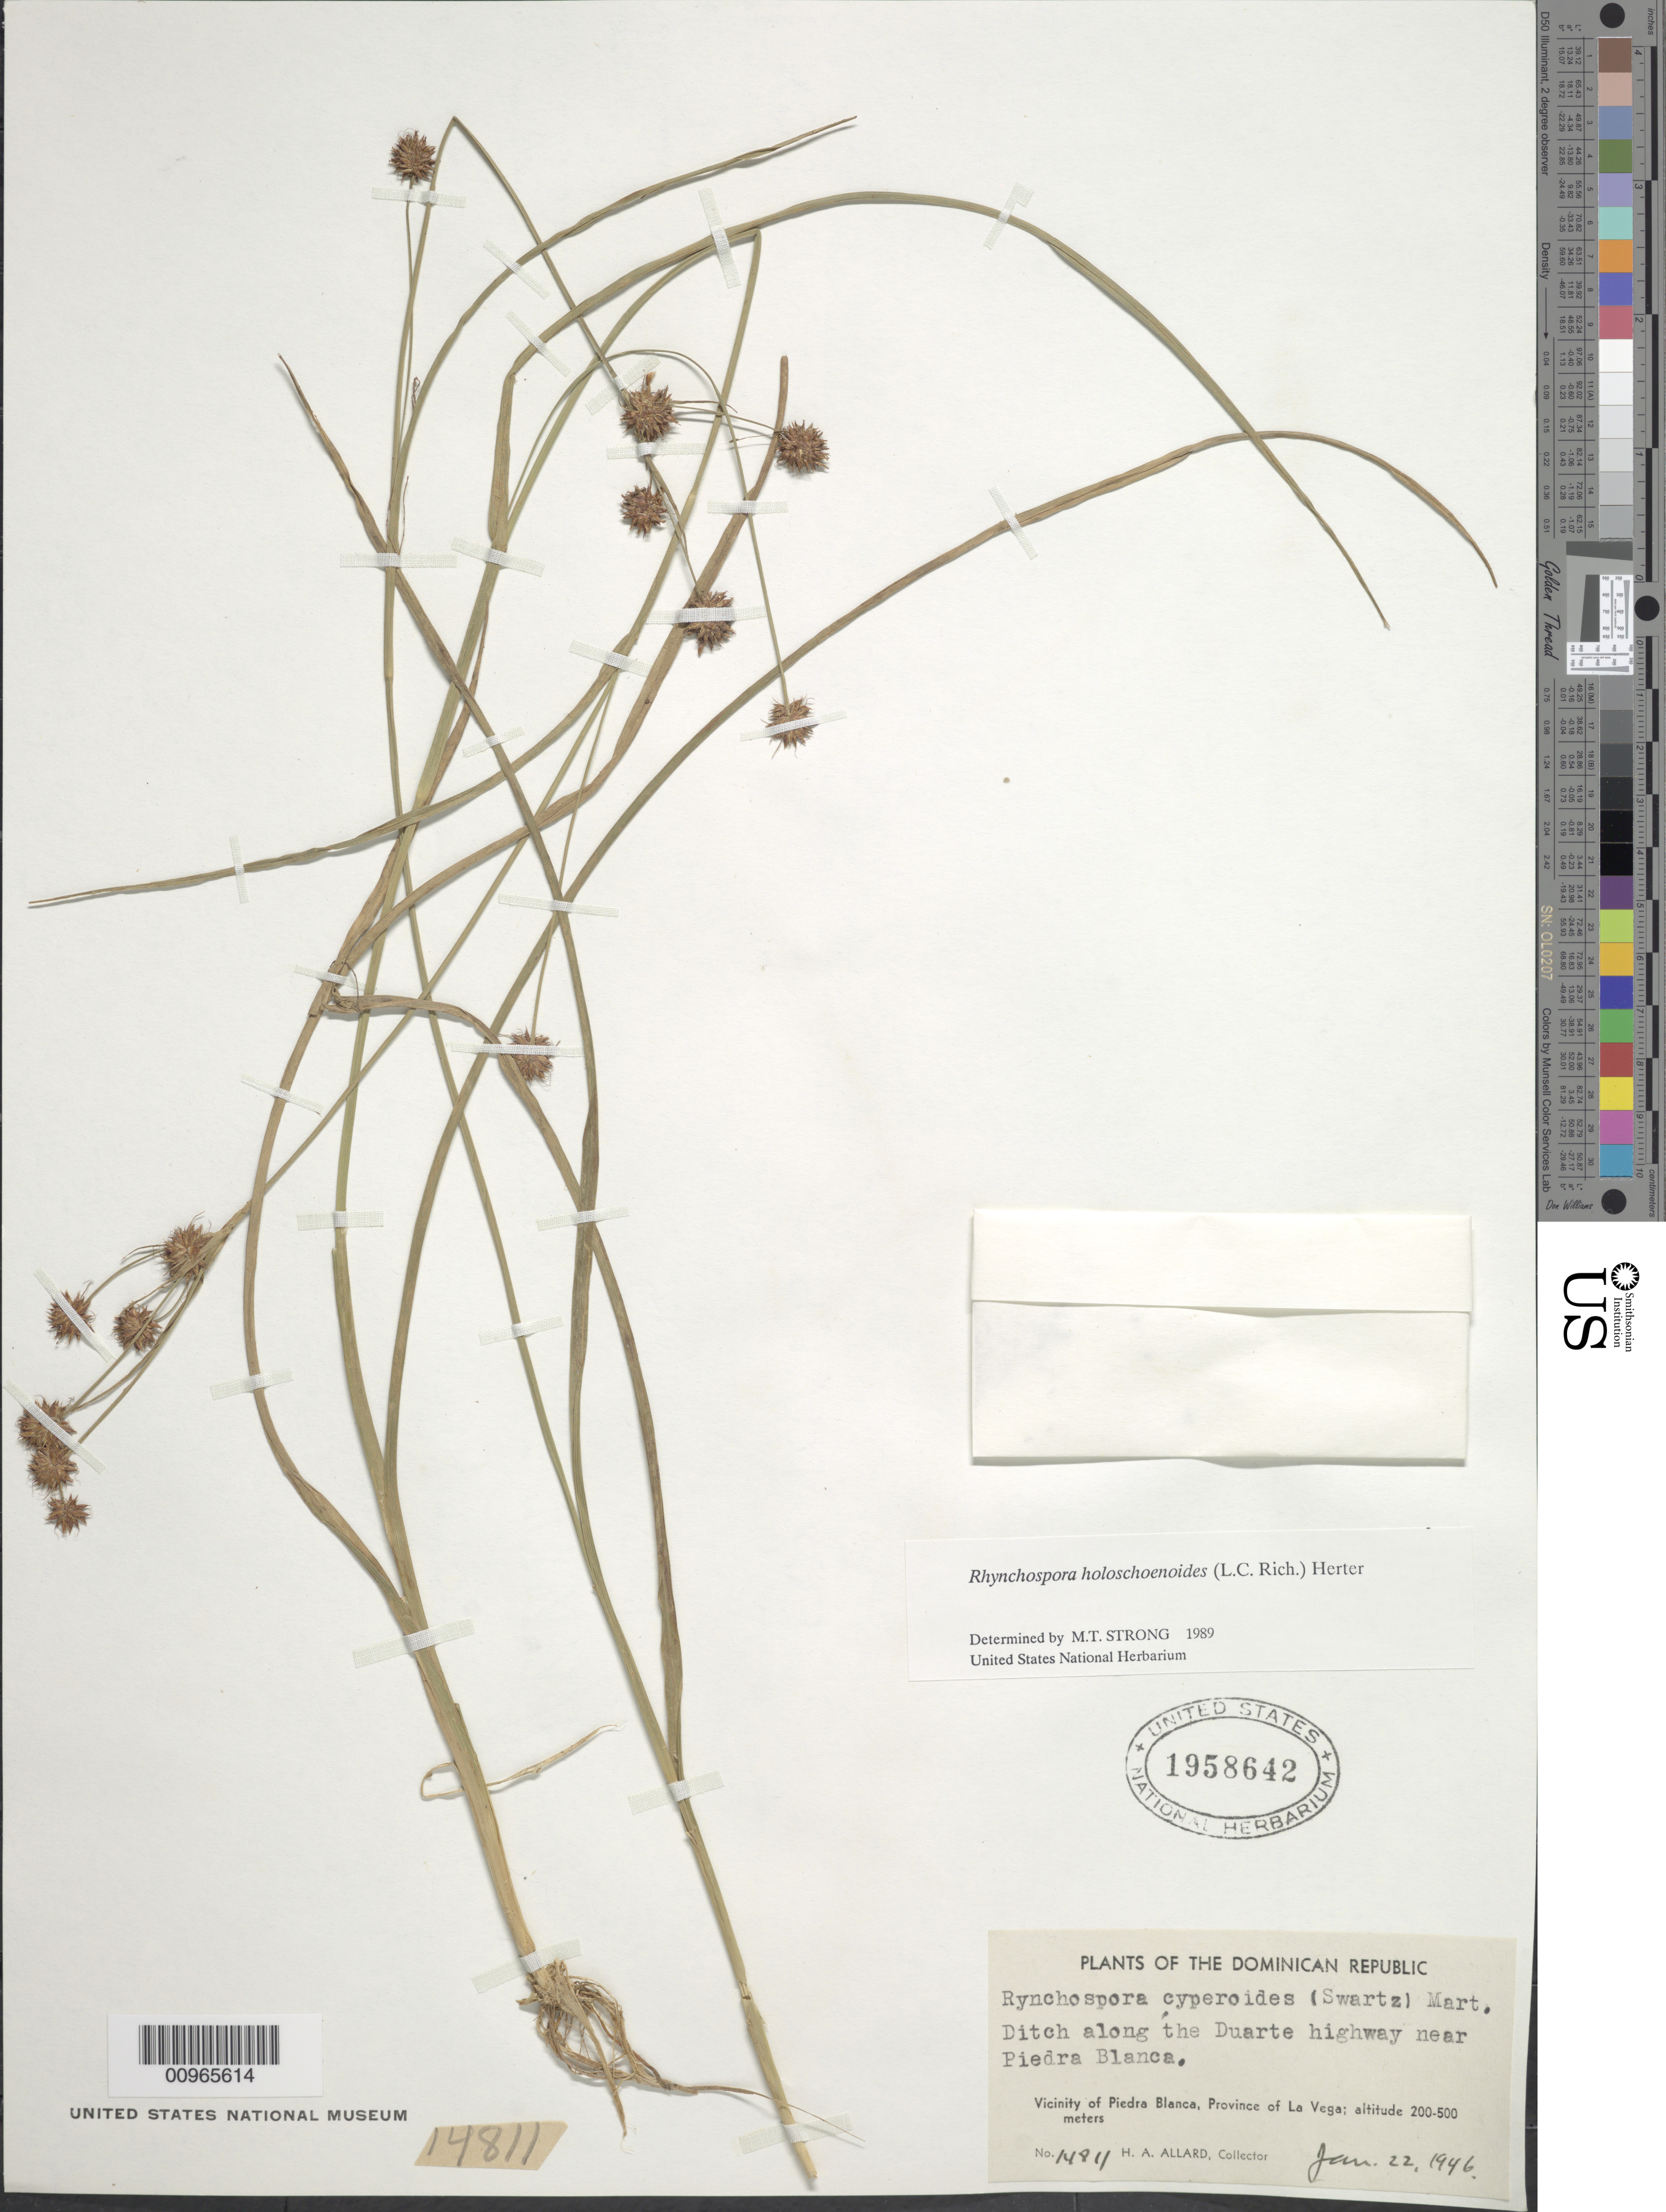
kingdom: Plantae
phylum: Tracheophyta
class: Liliopsida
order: Poales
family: Cyperaceae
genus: Rhynchospora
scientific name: Rhynchospora holoschoenoides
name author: (Rich.) Herter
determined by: Strong, M. T., (US), Smithsonian Institution - National Museum of Natural History (UNITED STATES)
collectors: H. A. Allard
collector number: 14811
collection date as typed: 22 Jan 1946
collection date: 1946-01-22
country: Dominican Republic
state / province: La Vega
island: Hispaniola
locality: Vicinity of Piedra Blanca, ditch along the Duarte Highway near Piedra Blanca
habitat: Ditch along highway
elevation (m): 200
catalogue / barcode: US 1958642